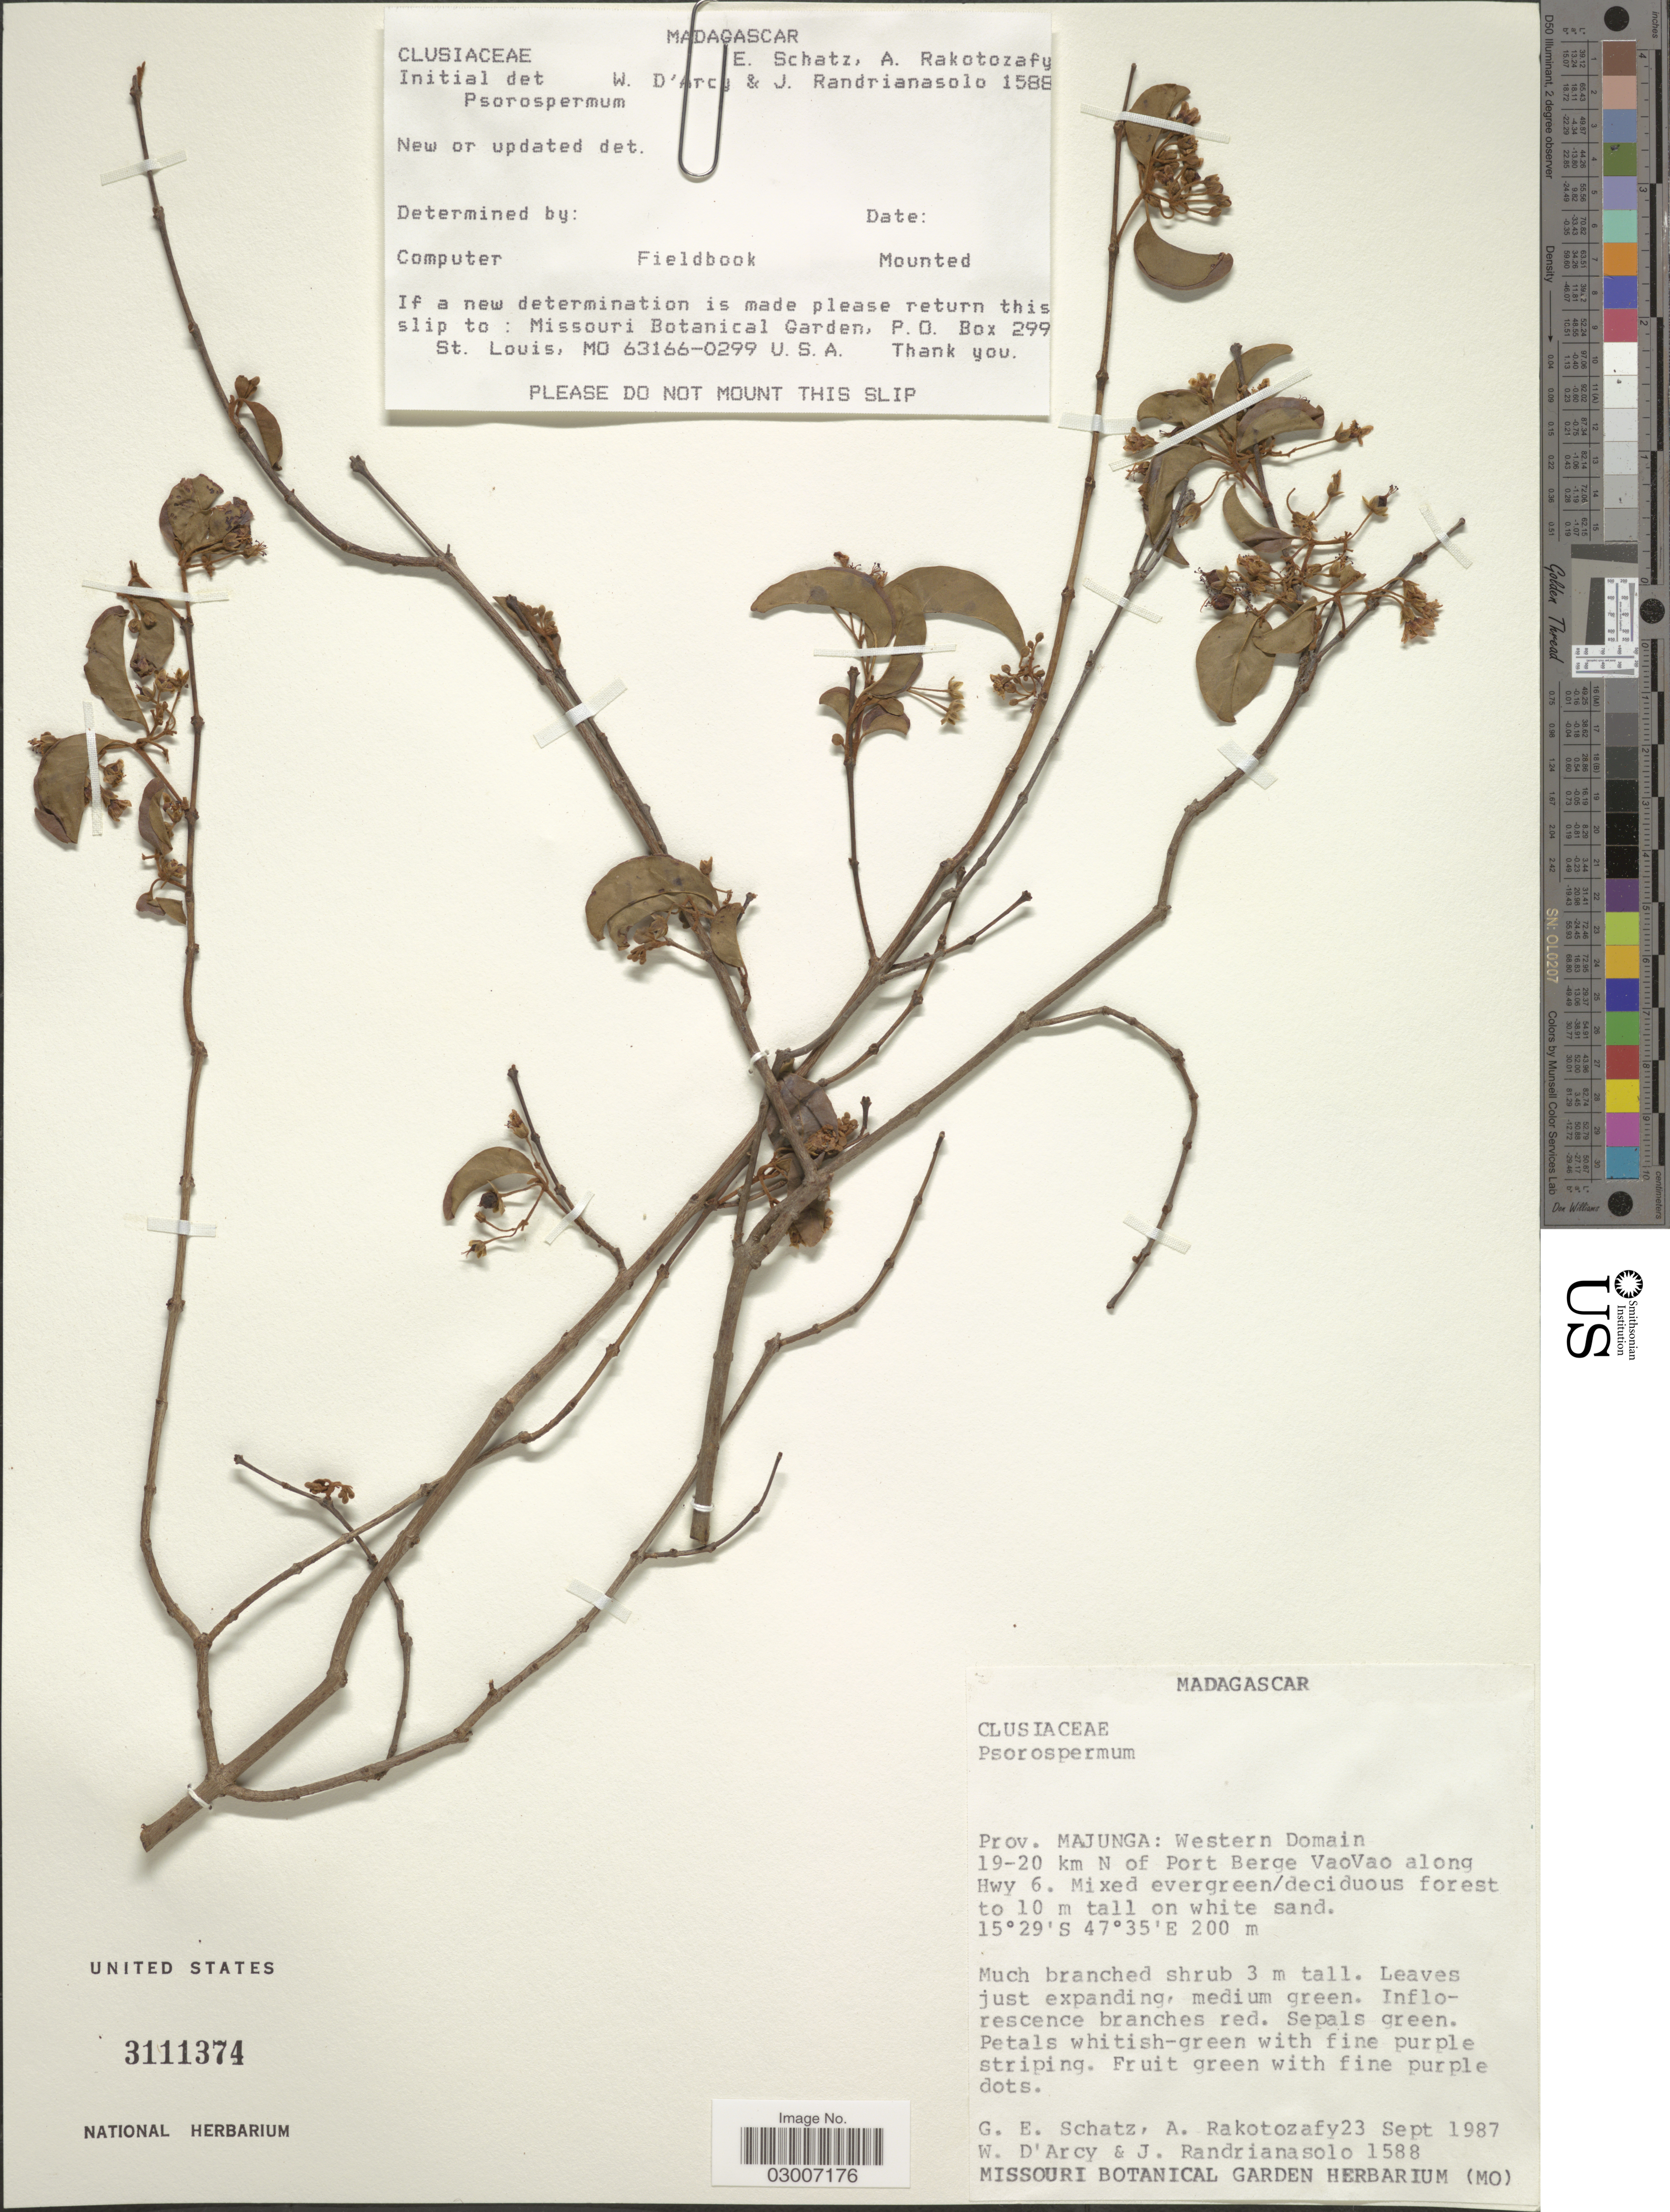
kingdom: Plantae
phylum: Tracheophyta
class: Magnoliopsida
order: Malpighiales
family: Hypericaceae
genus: Psorospermum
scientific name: Psorospermum sp.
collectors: G. C. Schatz, A. Rakotozafy, W. G. D'Arcy & J. Randrianasolo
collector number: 1588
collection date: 1987-09-23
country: Madagascar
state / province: Sofia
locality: Prov. Majunga: Western Domain 19-20 km N of Port Berge VaoVao along Hwy 6.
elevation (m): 200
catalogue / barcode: US 3111374